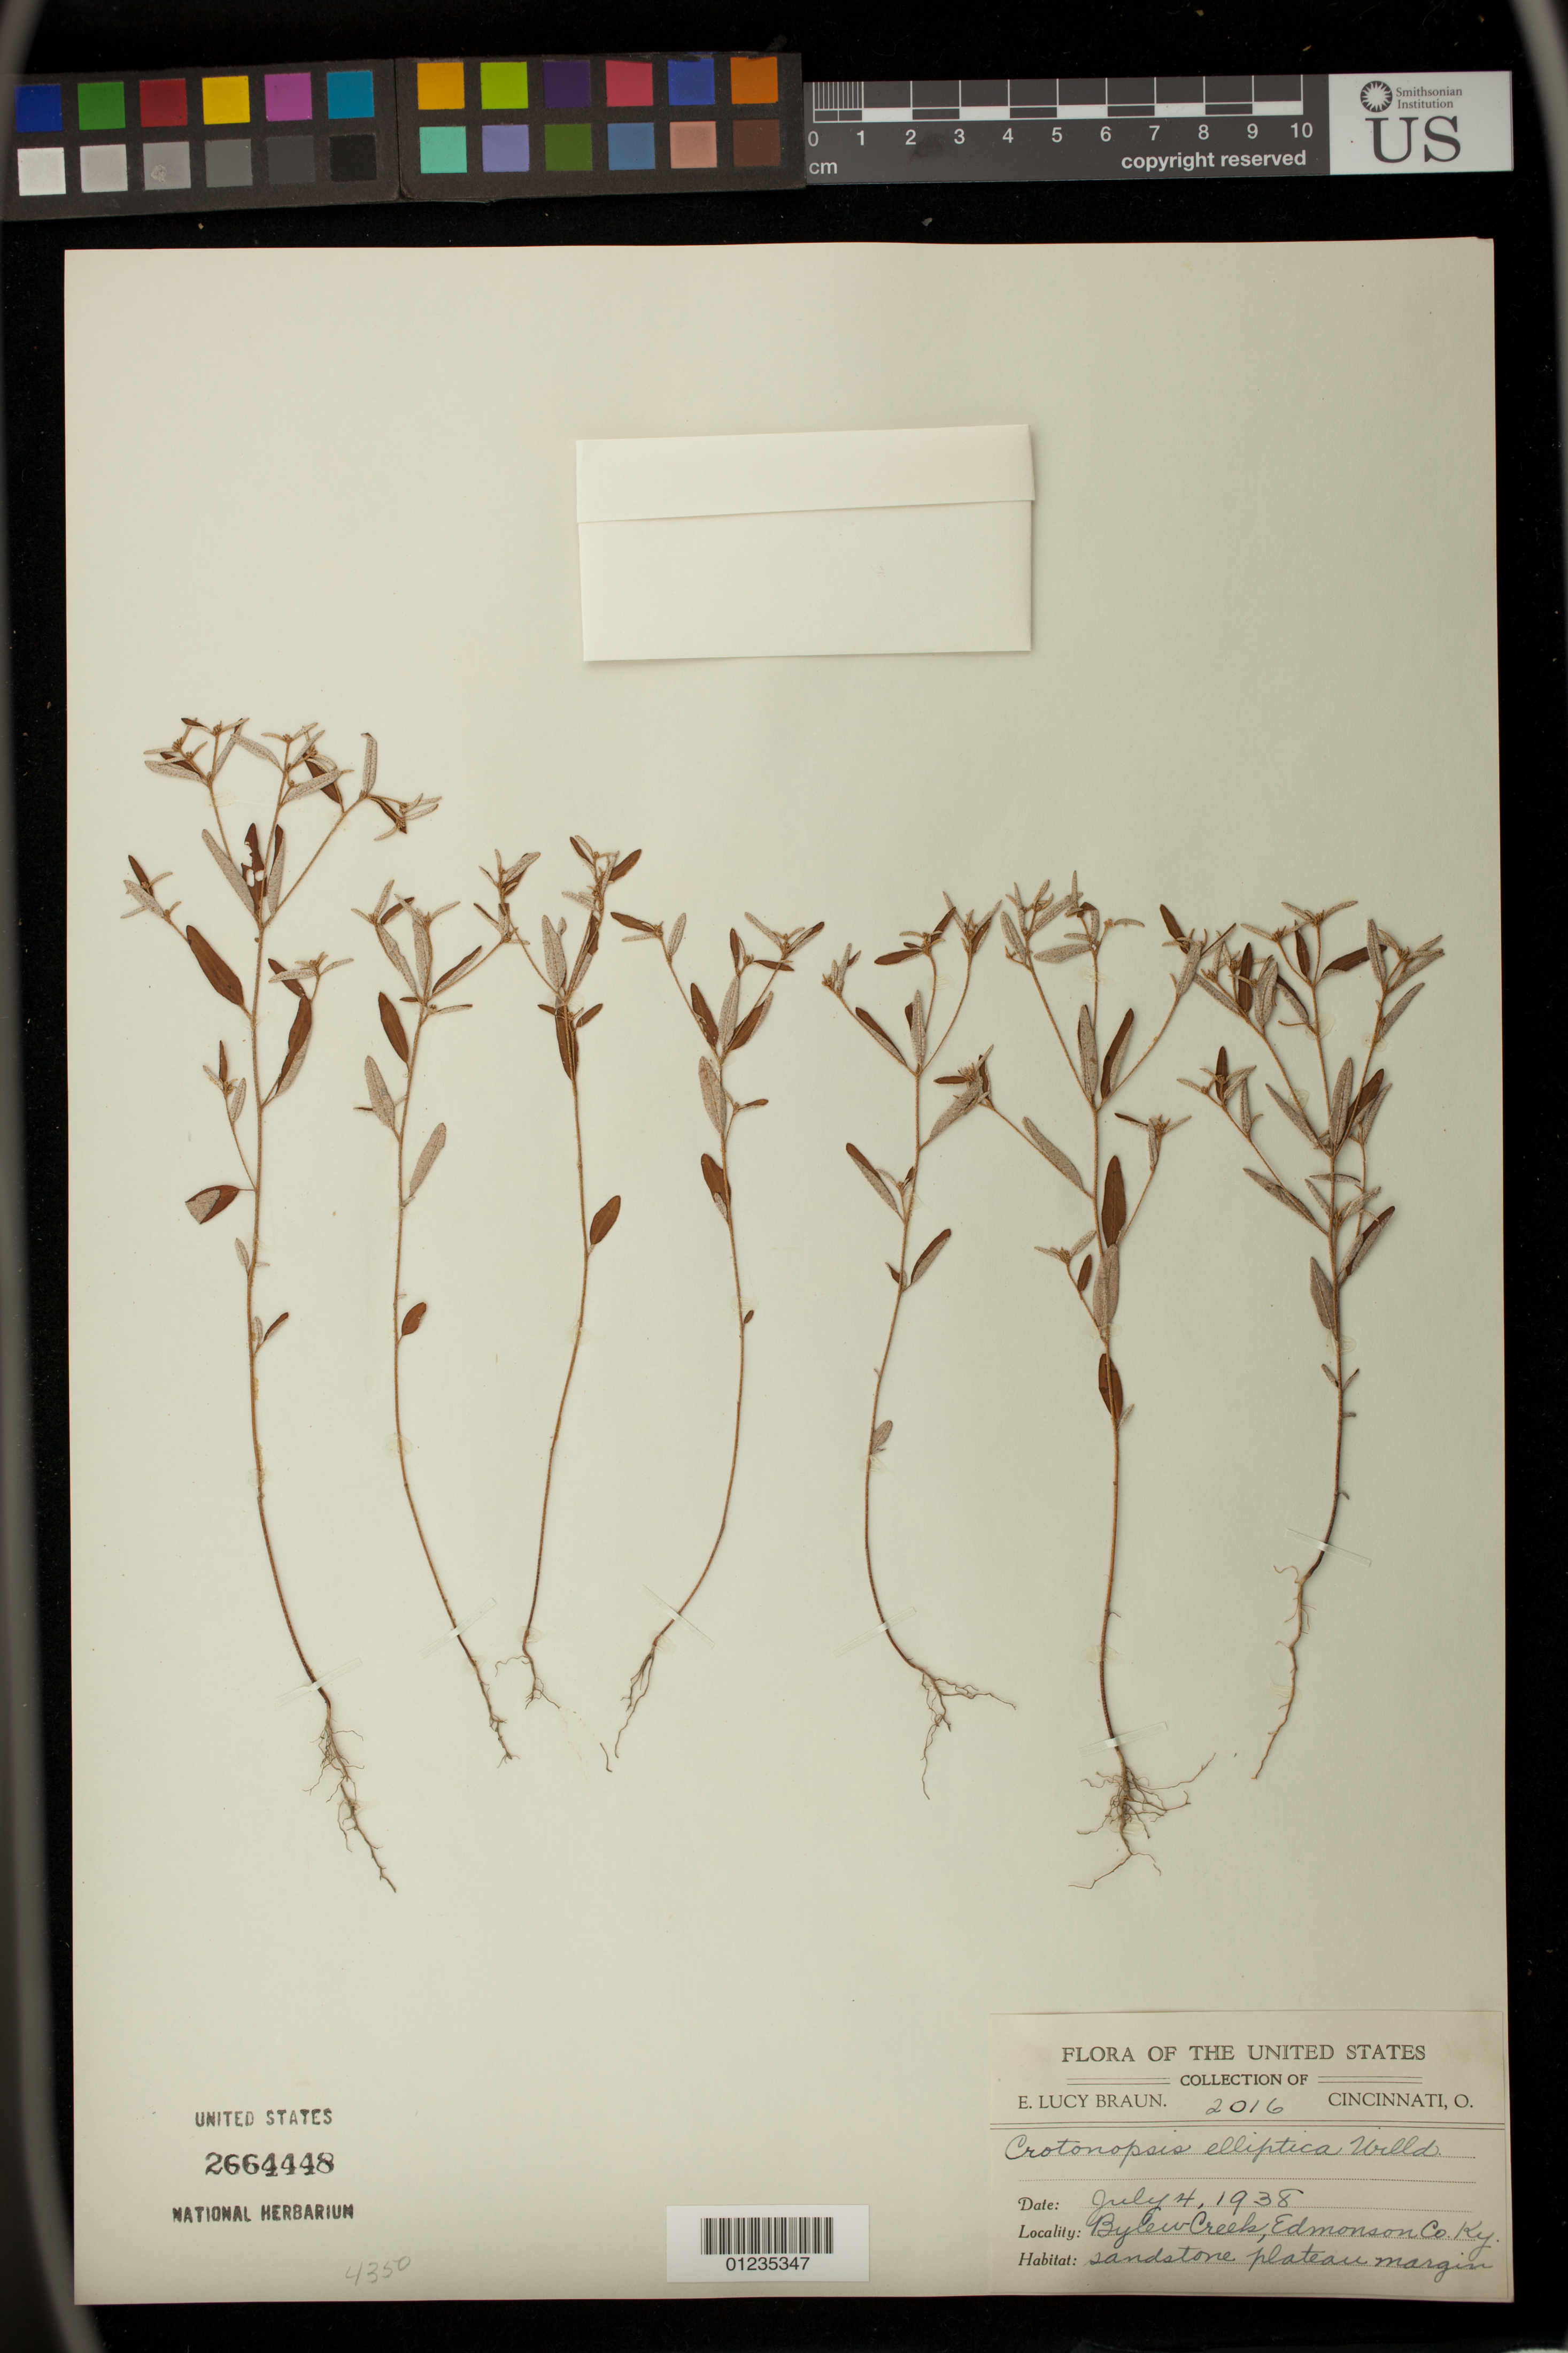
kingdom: Plantae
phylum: Tracheophyta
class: Magnoliopsida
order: Malpighiales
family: Euphorbiaceae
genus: Crotonopsis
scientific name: Crotonopsis elliptica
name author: Willd.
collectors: E. L. Braun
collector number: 2016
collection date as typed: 04 Jul 1938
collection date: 1938-07-04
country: United States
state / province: Kentucky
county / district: Edmonson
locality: Bylew creek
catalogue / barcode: US 2664448